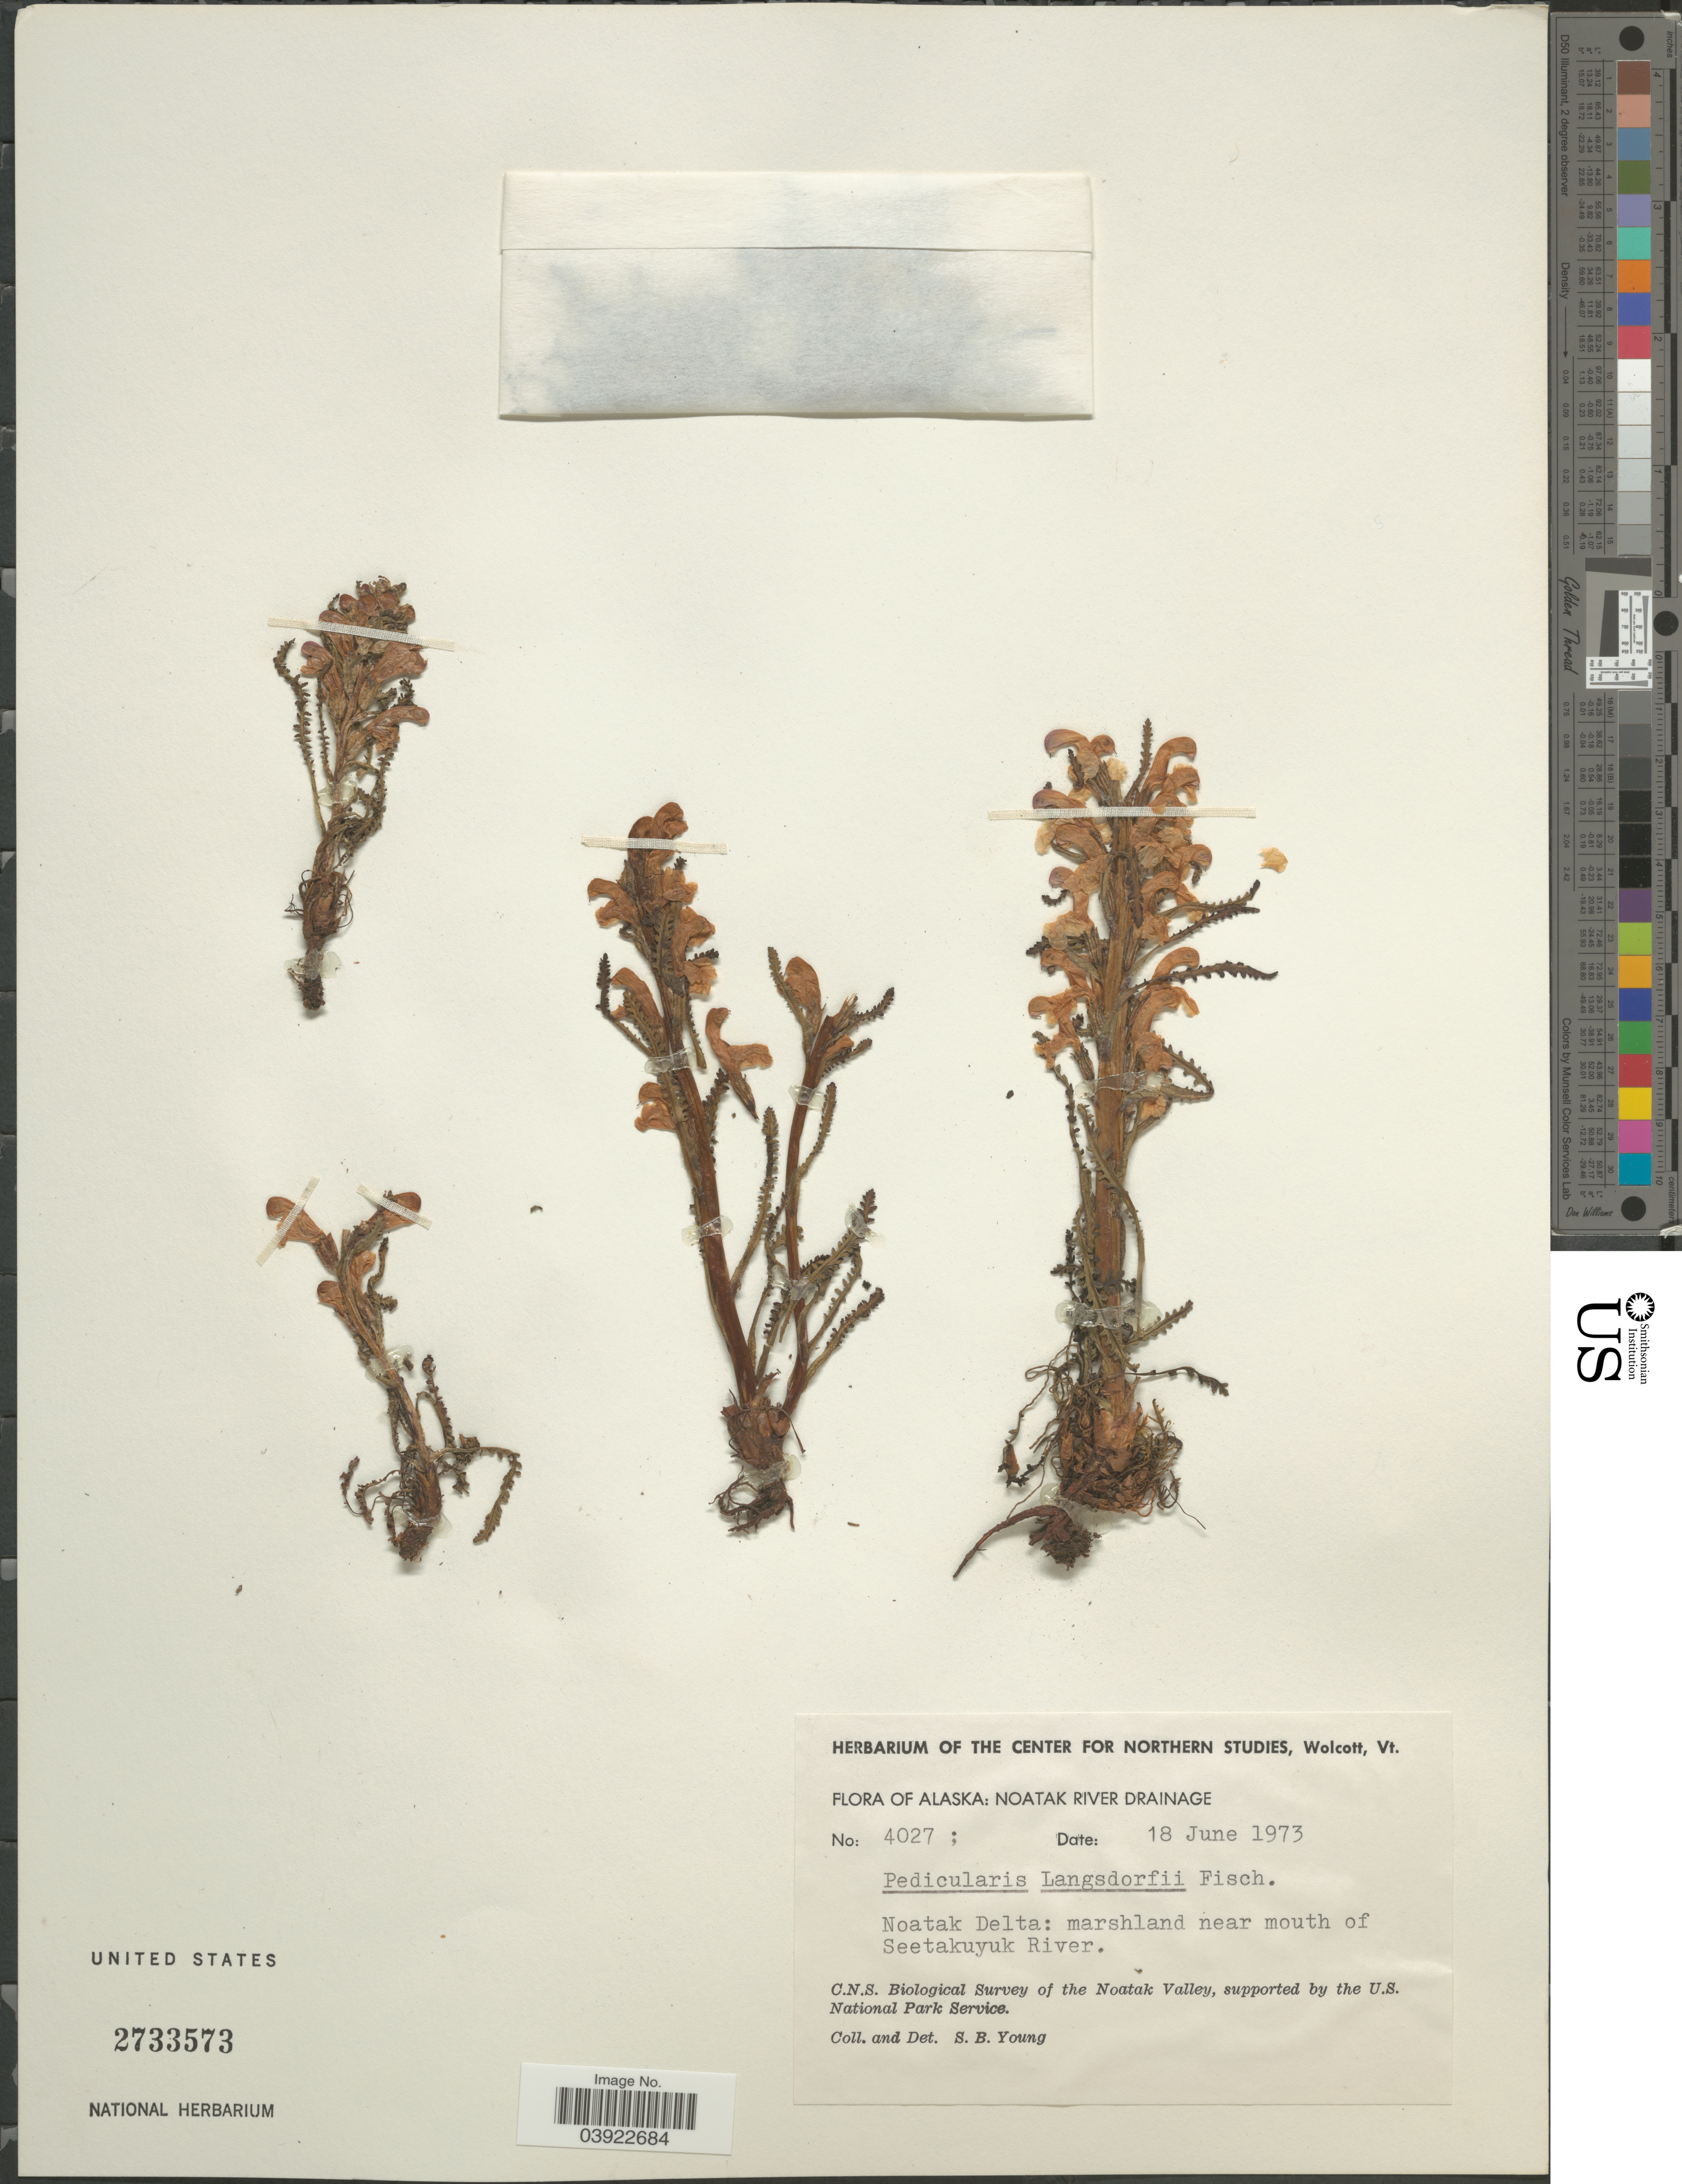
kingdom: Plantae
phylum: Tracheophyta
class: Magnoliopsida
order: Lamiales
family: Orobanchaceae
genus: Pedicularis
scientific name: Pedicularis langsdorffii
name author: Fisch. ex Steven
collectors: S. Young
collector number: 4027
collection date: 1973-06-18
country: United States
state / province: Alaska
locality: Noatak River Drainage. Noatak Delta: marshland near mouth of Seetakuyuk River. The Noatak Valley.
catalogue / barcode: US 2733573